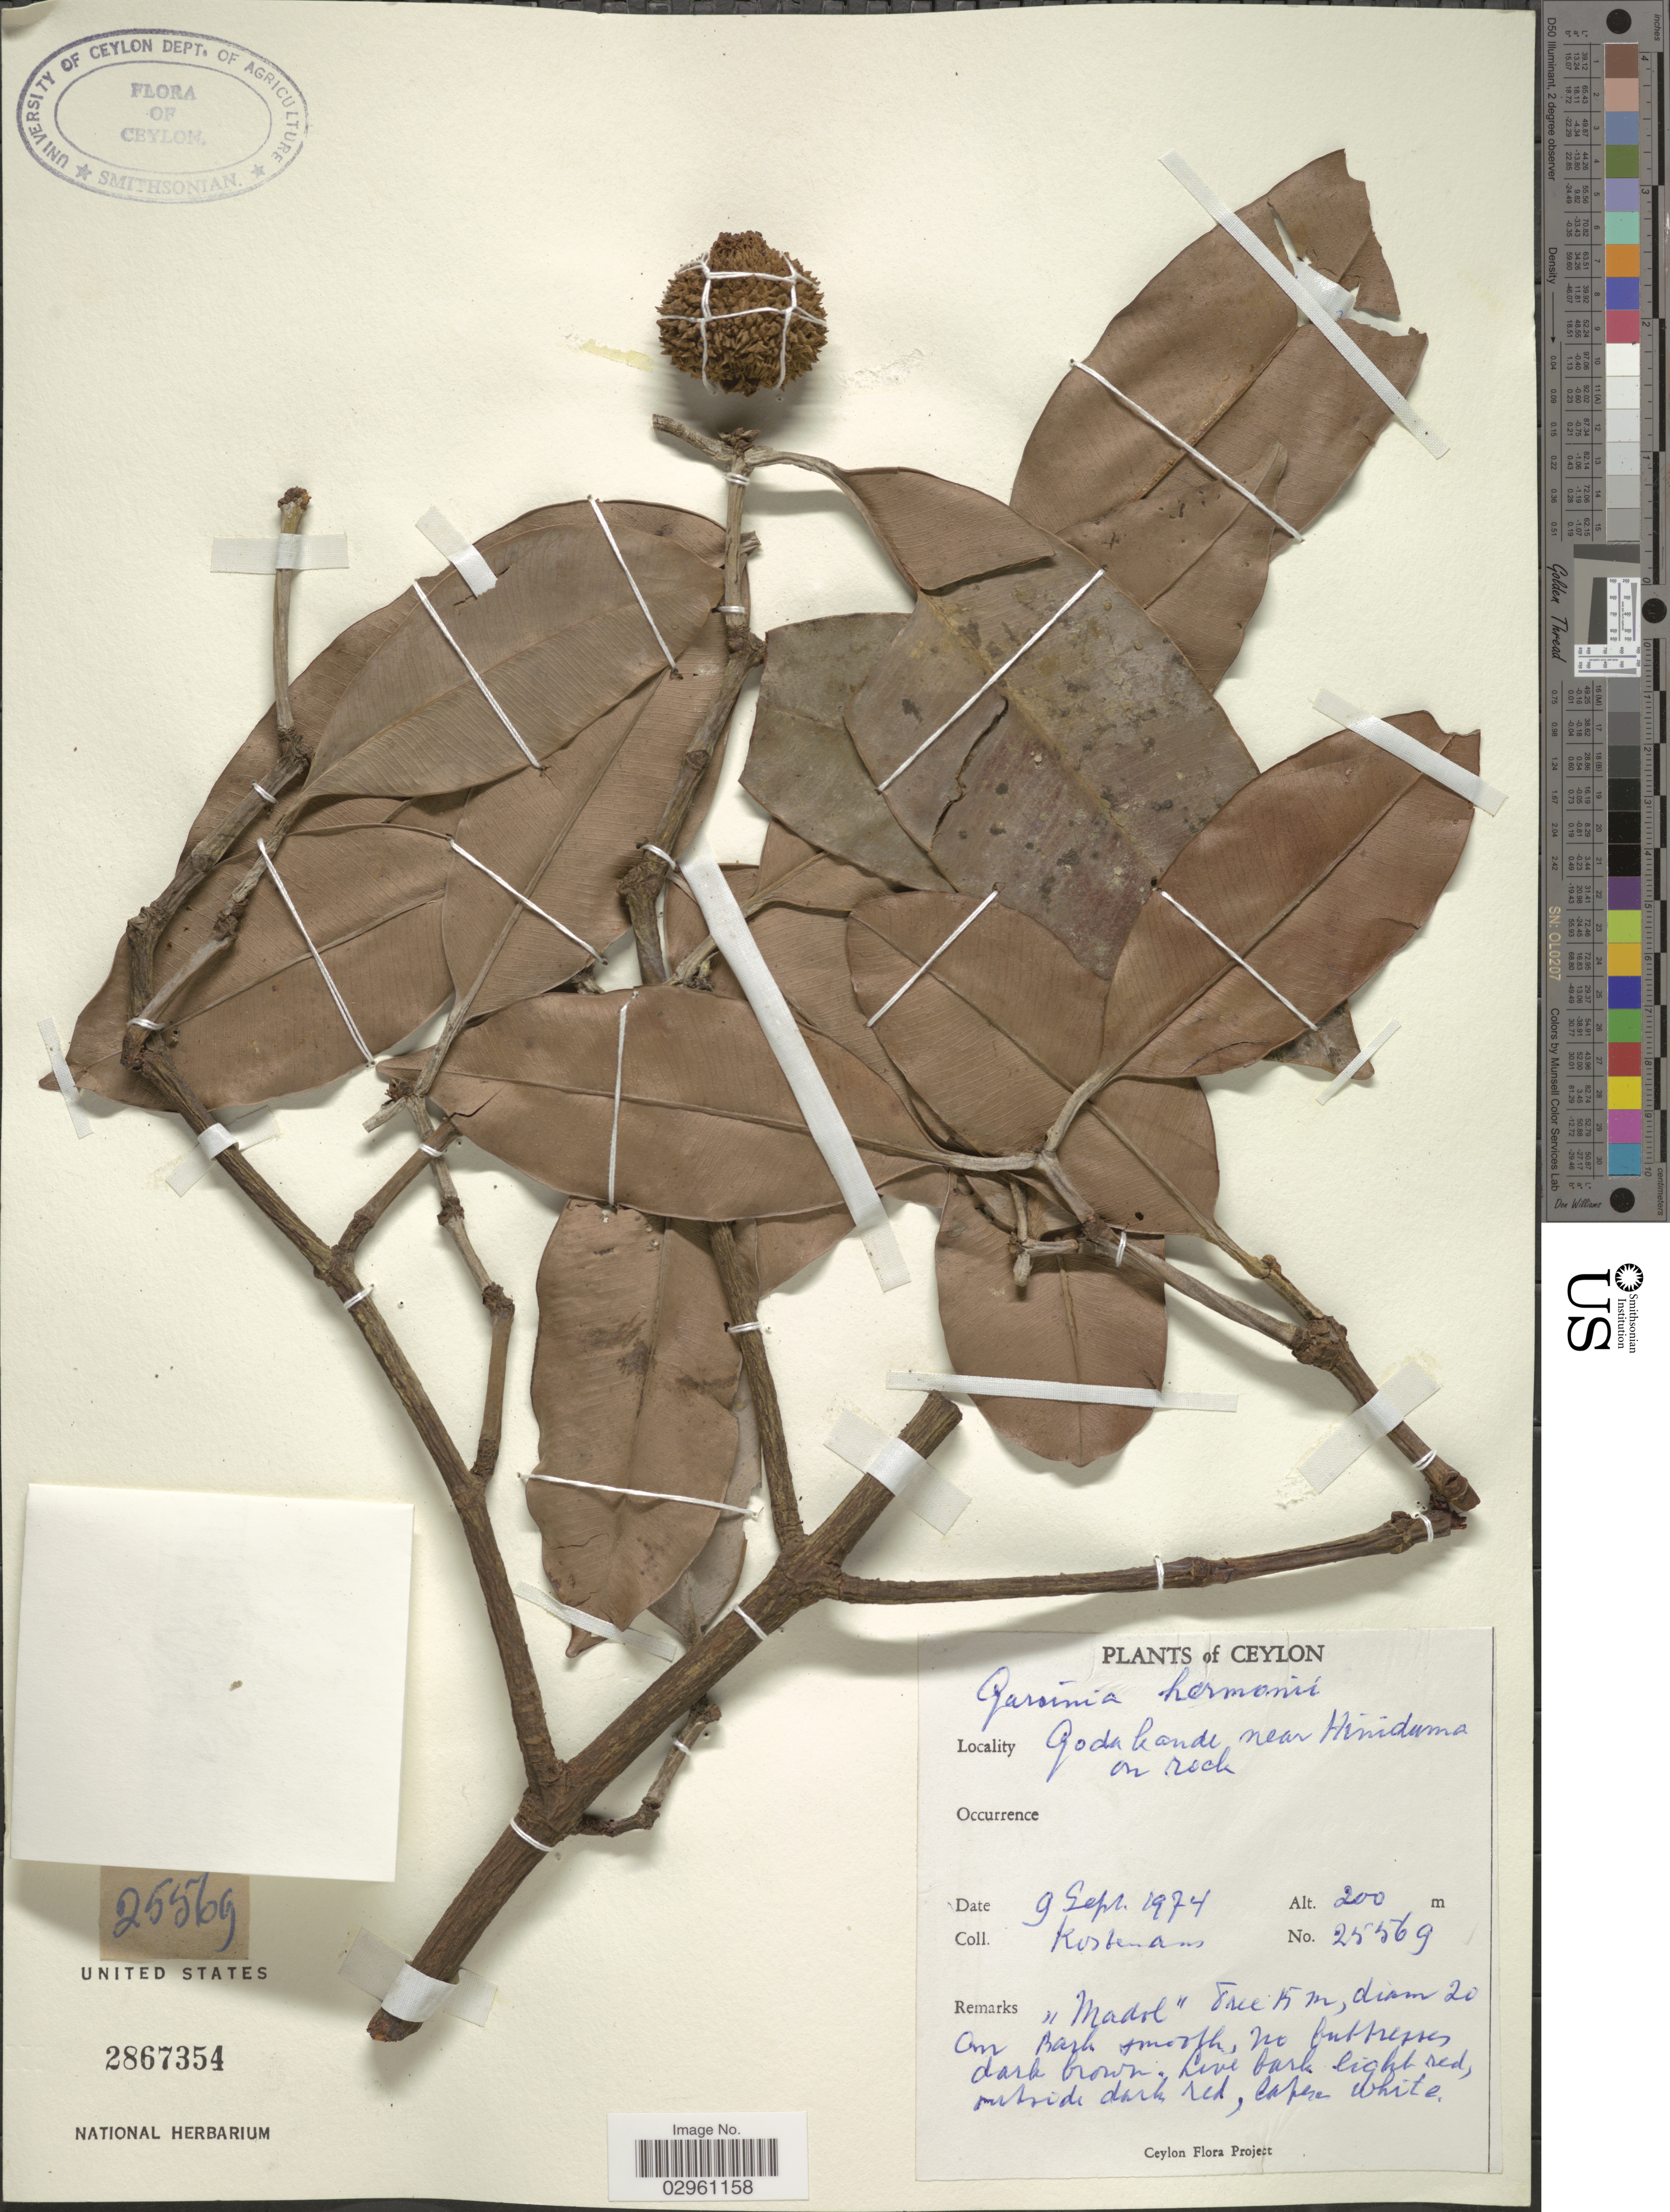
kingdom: Plantae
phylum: Tracheophyta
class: Magnoliopsida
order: Malpighiales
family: Clusiaceae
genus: Garcinia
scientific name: Garcinia harmandii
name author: Pierre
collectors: Kostermans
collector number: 25569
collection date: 1974-09-09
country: Sri Lanka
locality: Ceylon. Goda kande near Hiniduma on rock.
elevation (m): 200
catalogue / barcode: US 2867354